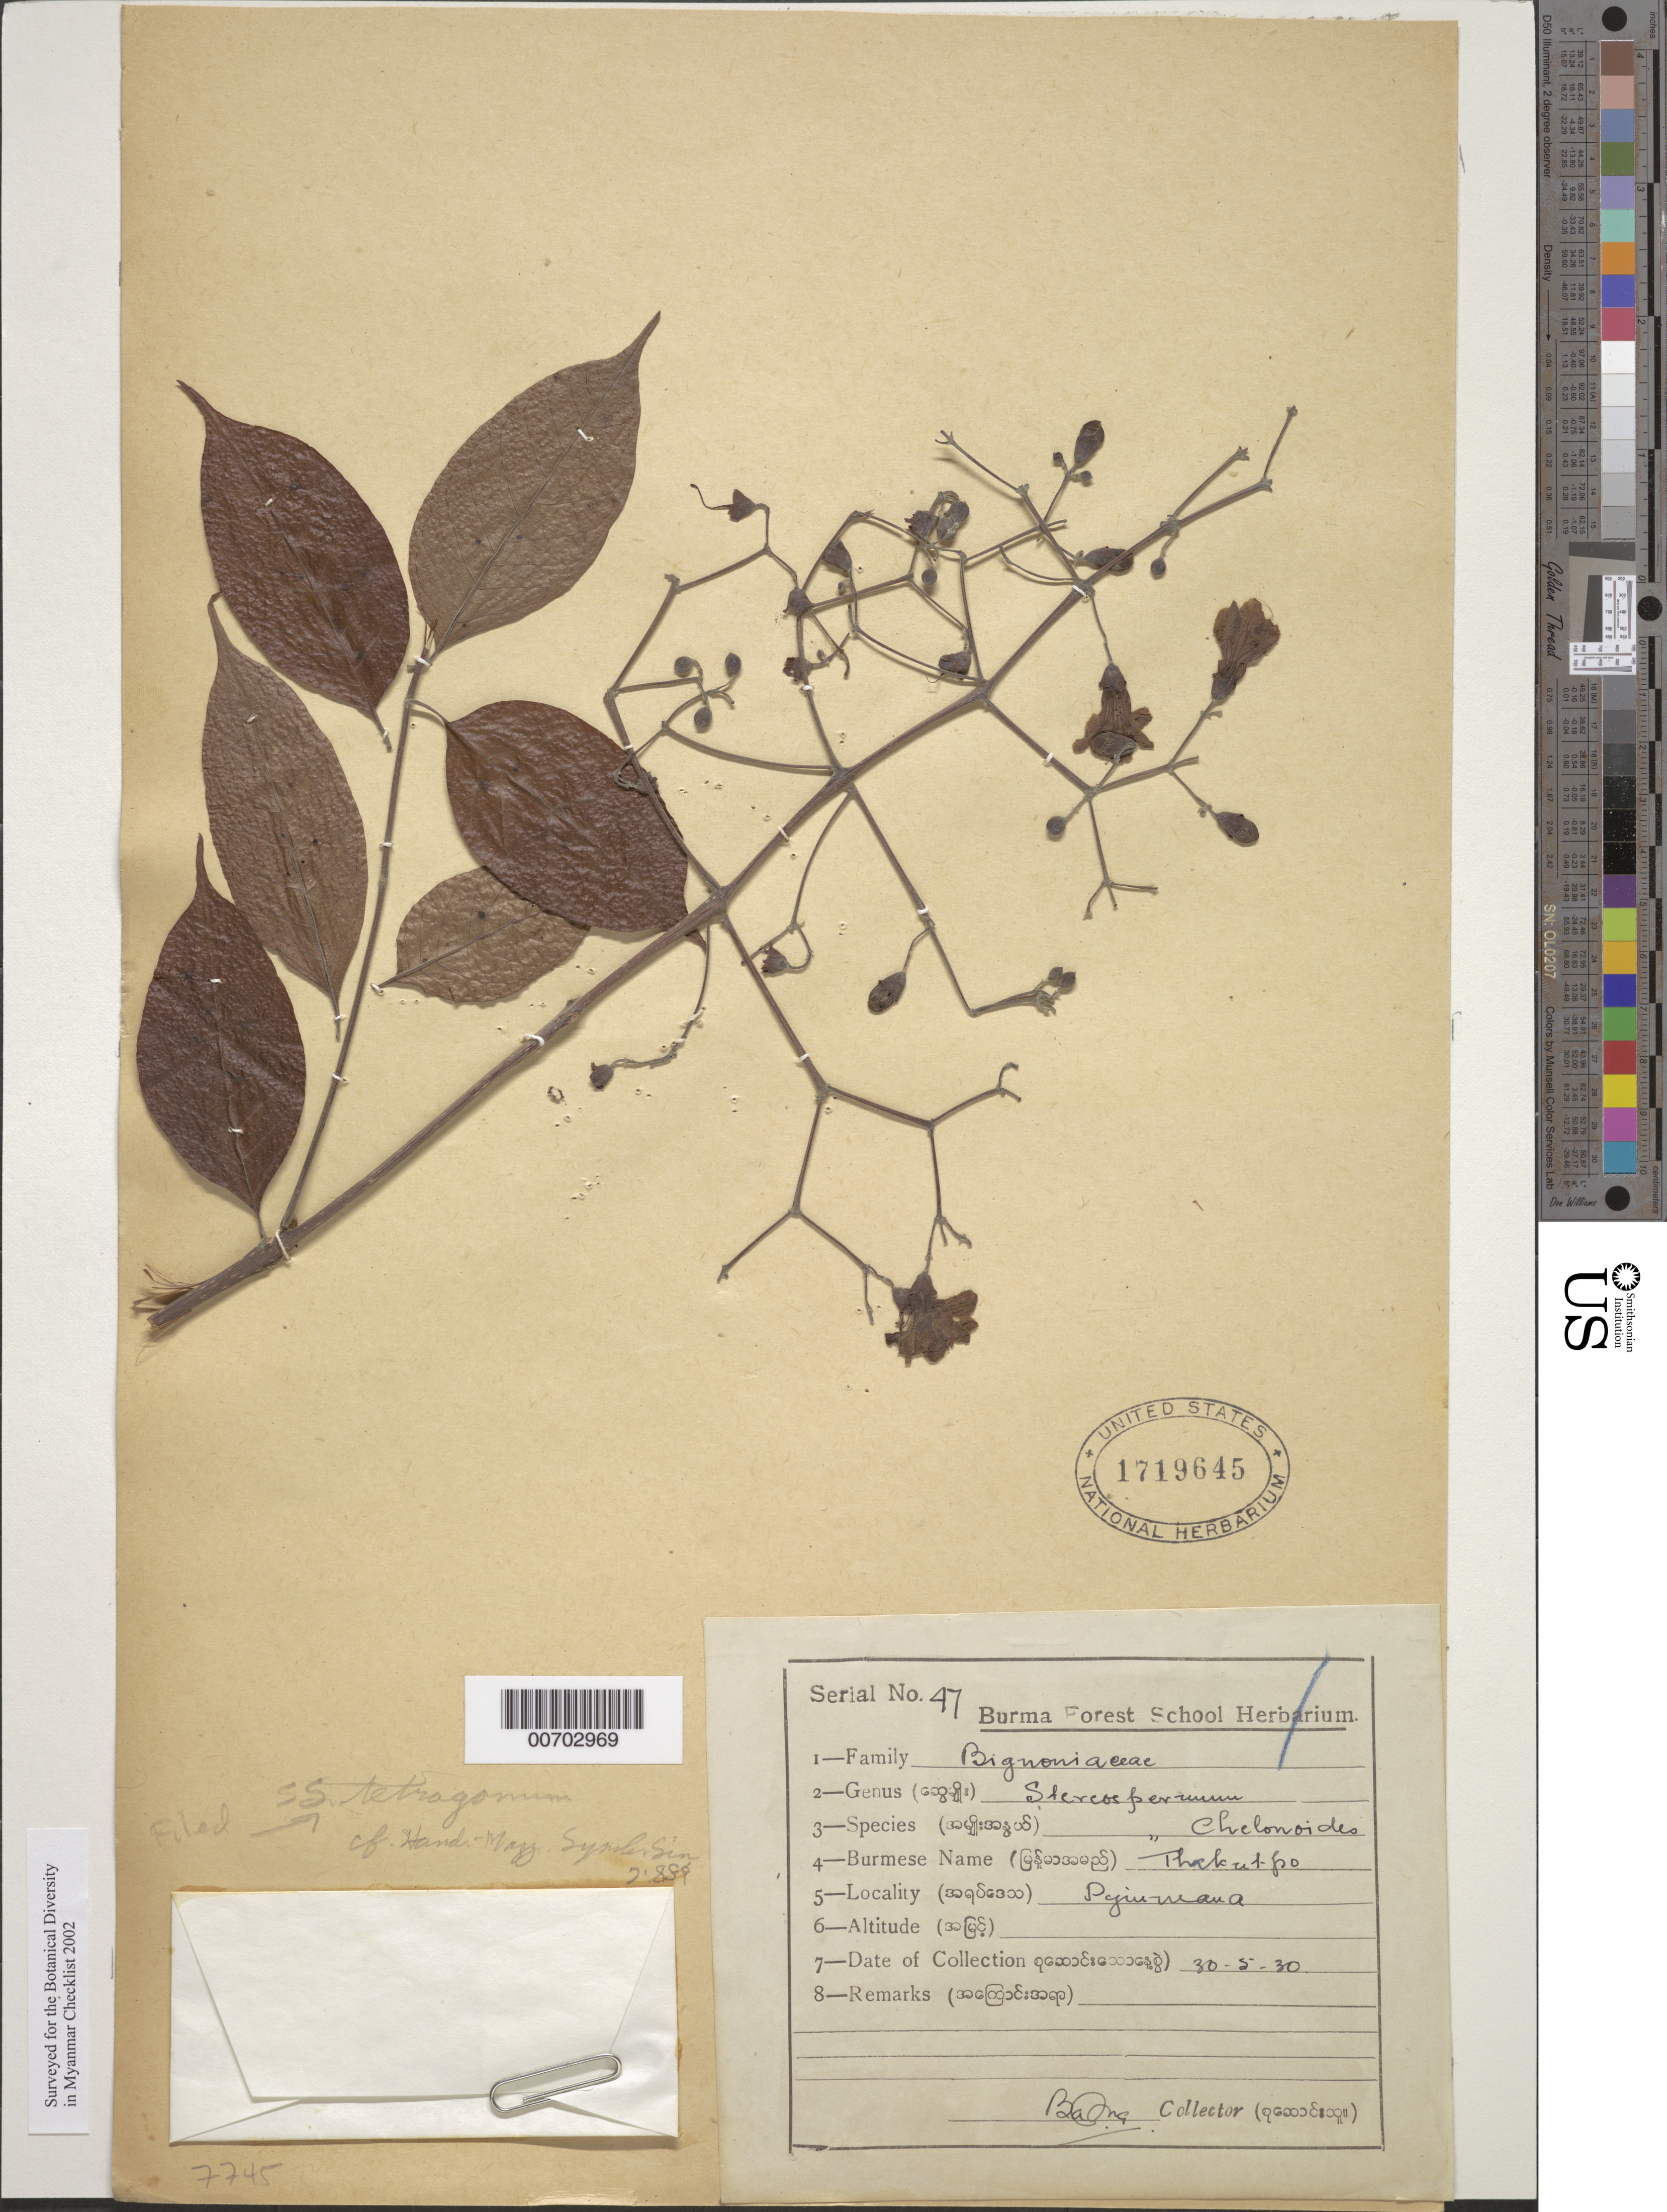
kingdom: Plantae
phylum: Tracheophyta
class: Magnoliopsida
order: Lamiales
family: Bignoniaceae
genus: Stereospermum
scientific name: Stereospermum tetragonum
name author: DC.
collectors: Burma Forest School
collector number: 47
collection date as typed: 30 May 1930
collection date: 1930-05-30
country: Myanmar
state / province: Mandalay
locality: Pyinmana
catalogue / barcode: US 1719645